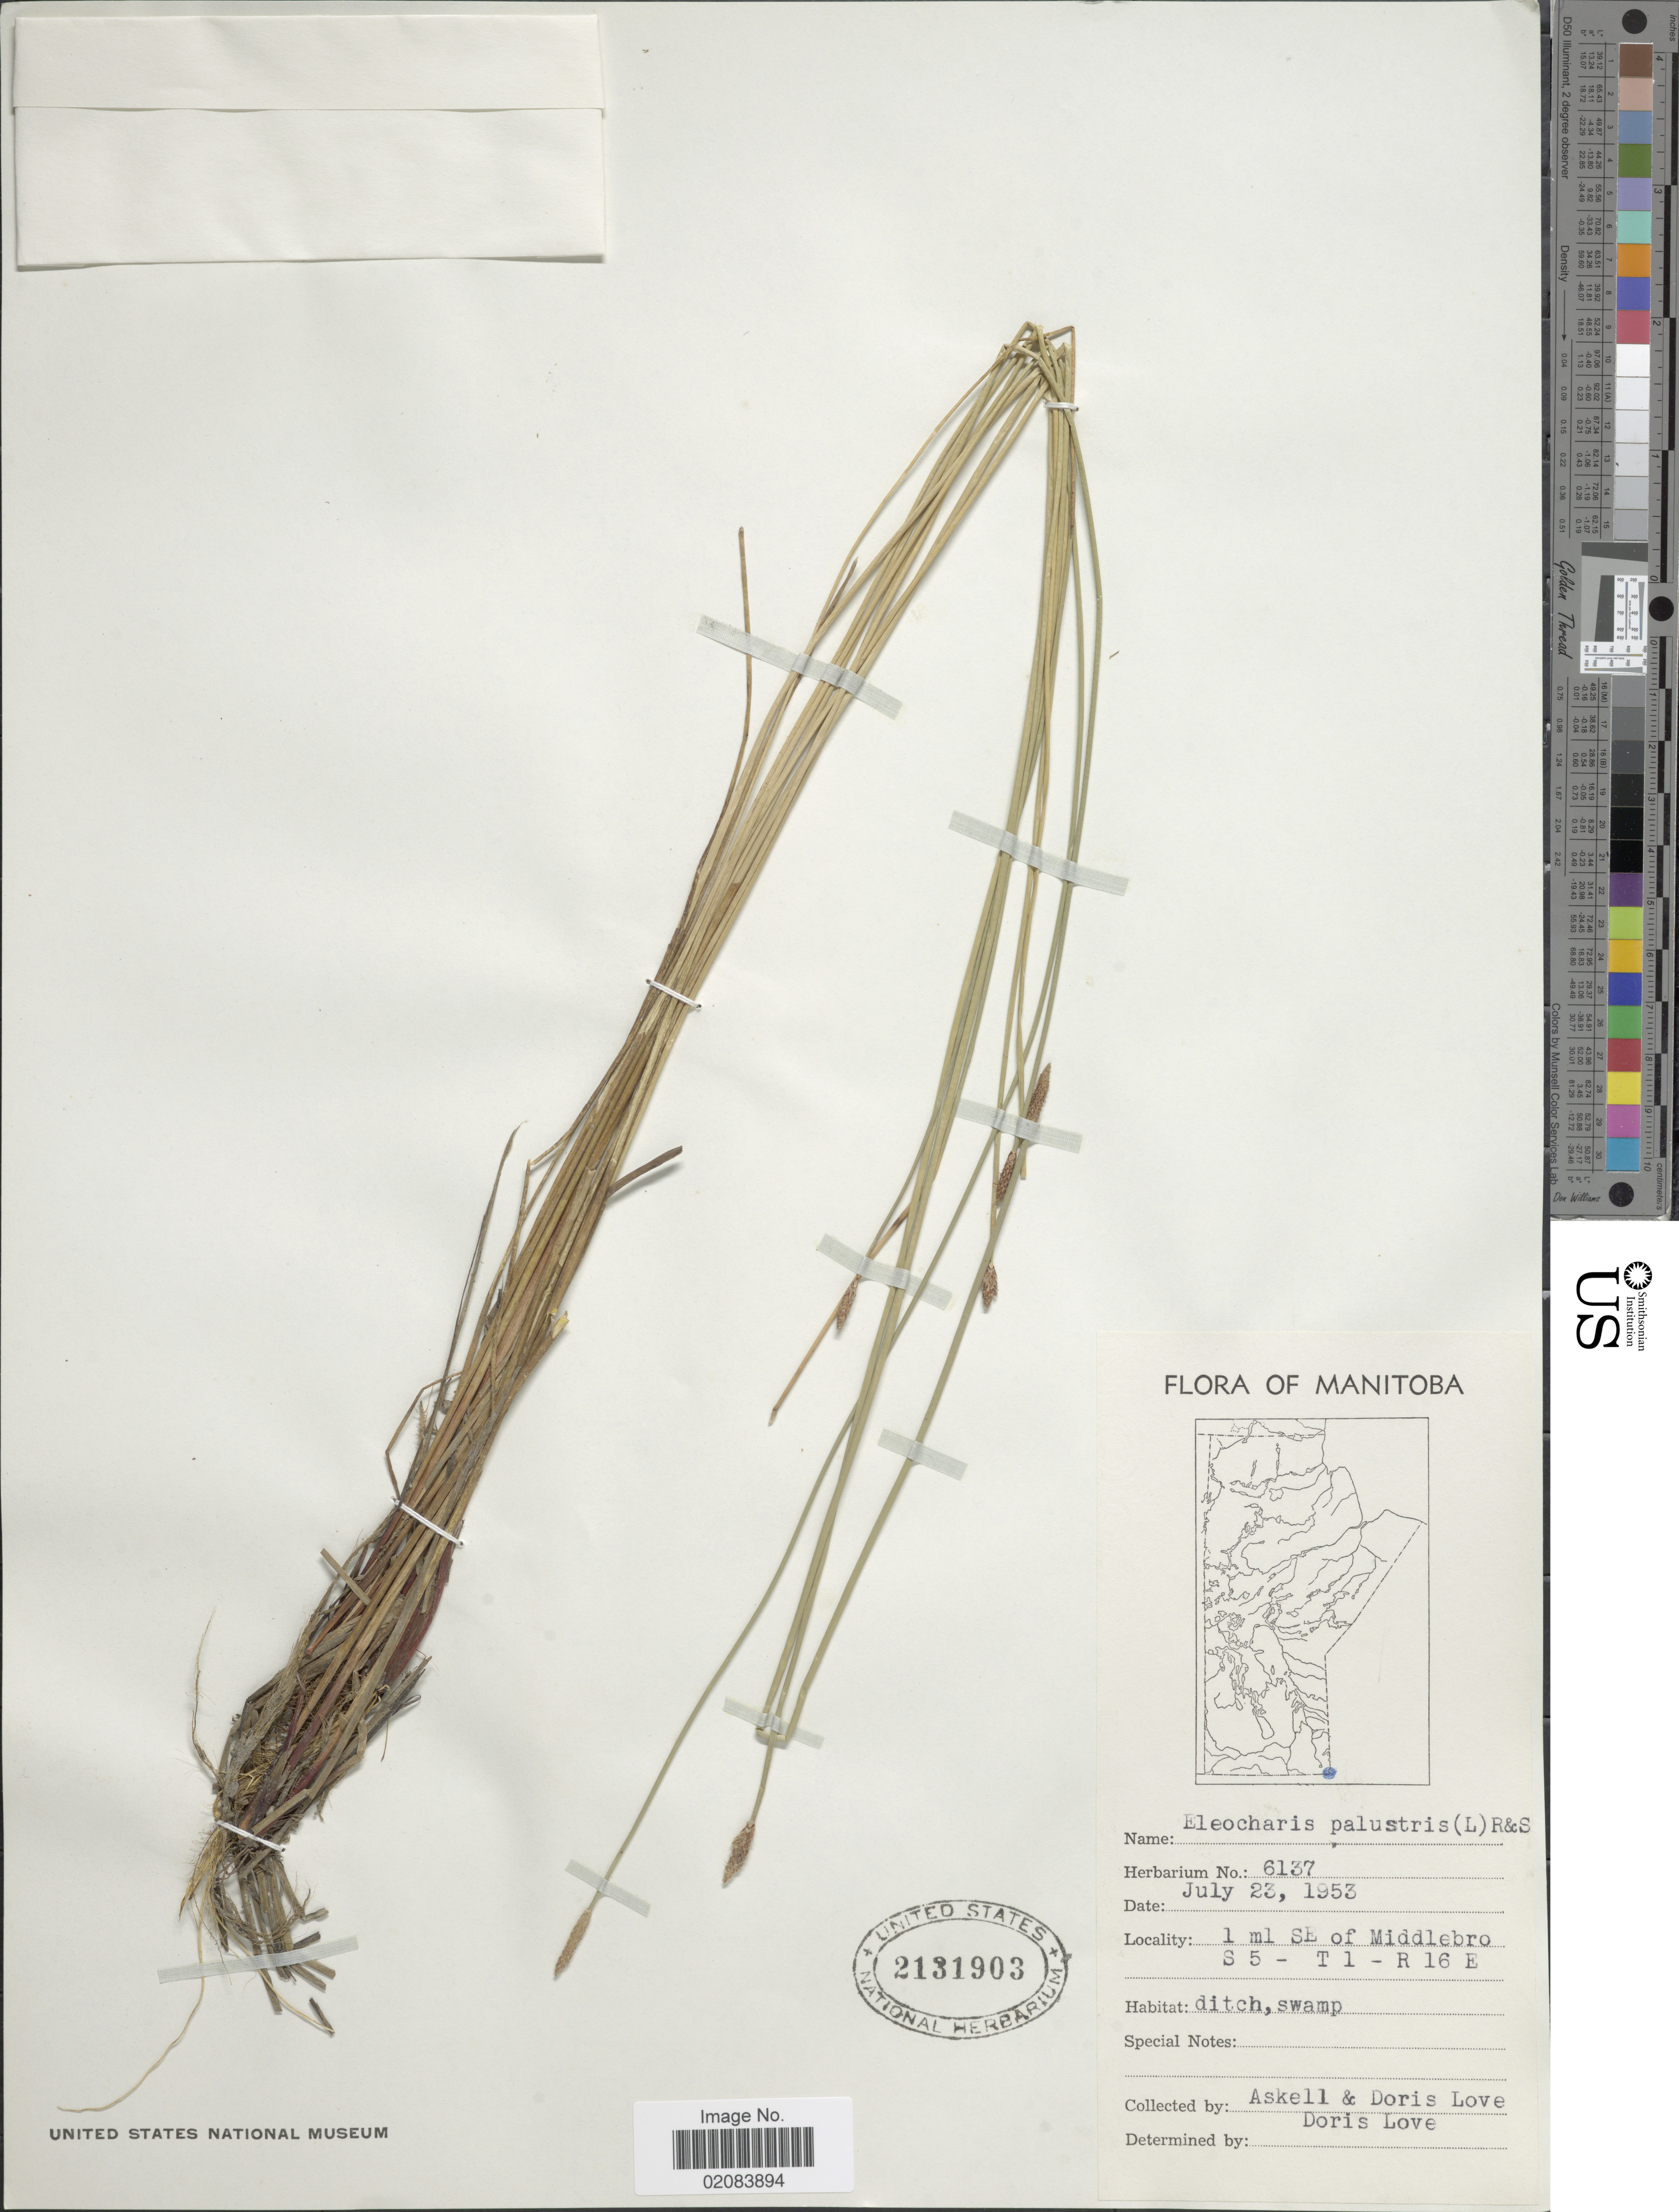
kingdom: Plantae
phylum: Tracheophyta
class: Liliopsida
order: Poales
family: Cyperaceae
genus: Eleocharis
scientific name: Eleocharis palustris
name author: (L.) Roem. & Schult.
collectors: Á. Löve & D. Löve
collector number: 6137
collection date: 1953-07-23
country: Canada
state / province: Manitoba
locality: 1 ml SE of Middleboro S 5 - T 1 - R 16 E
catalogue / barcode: US 2131903